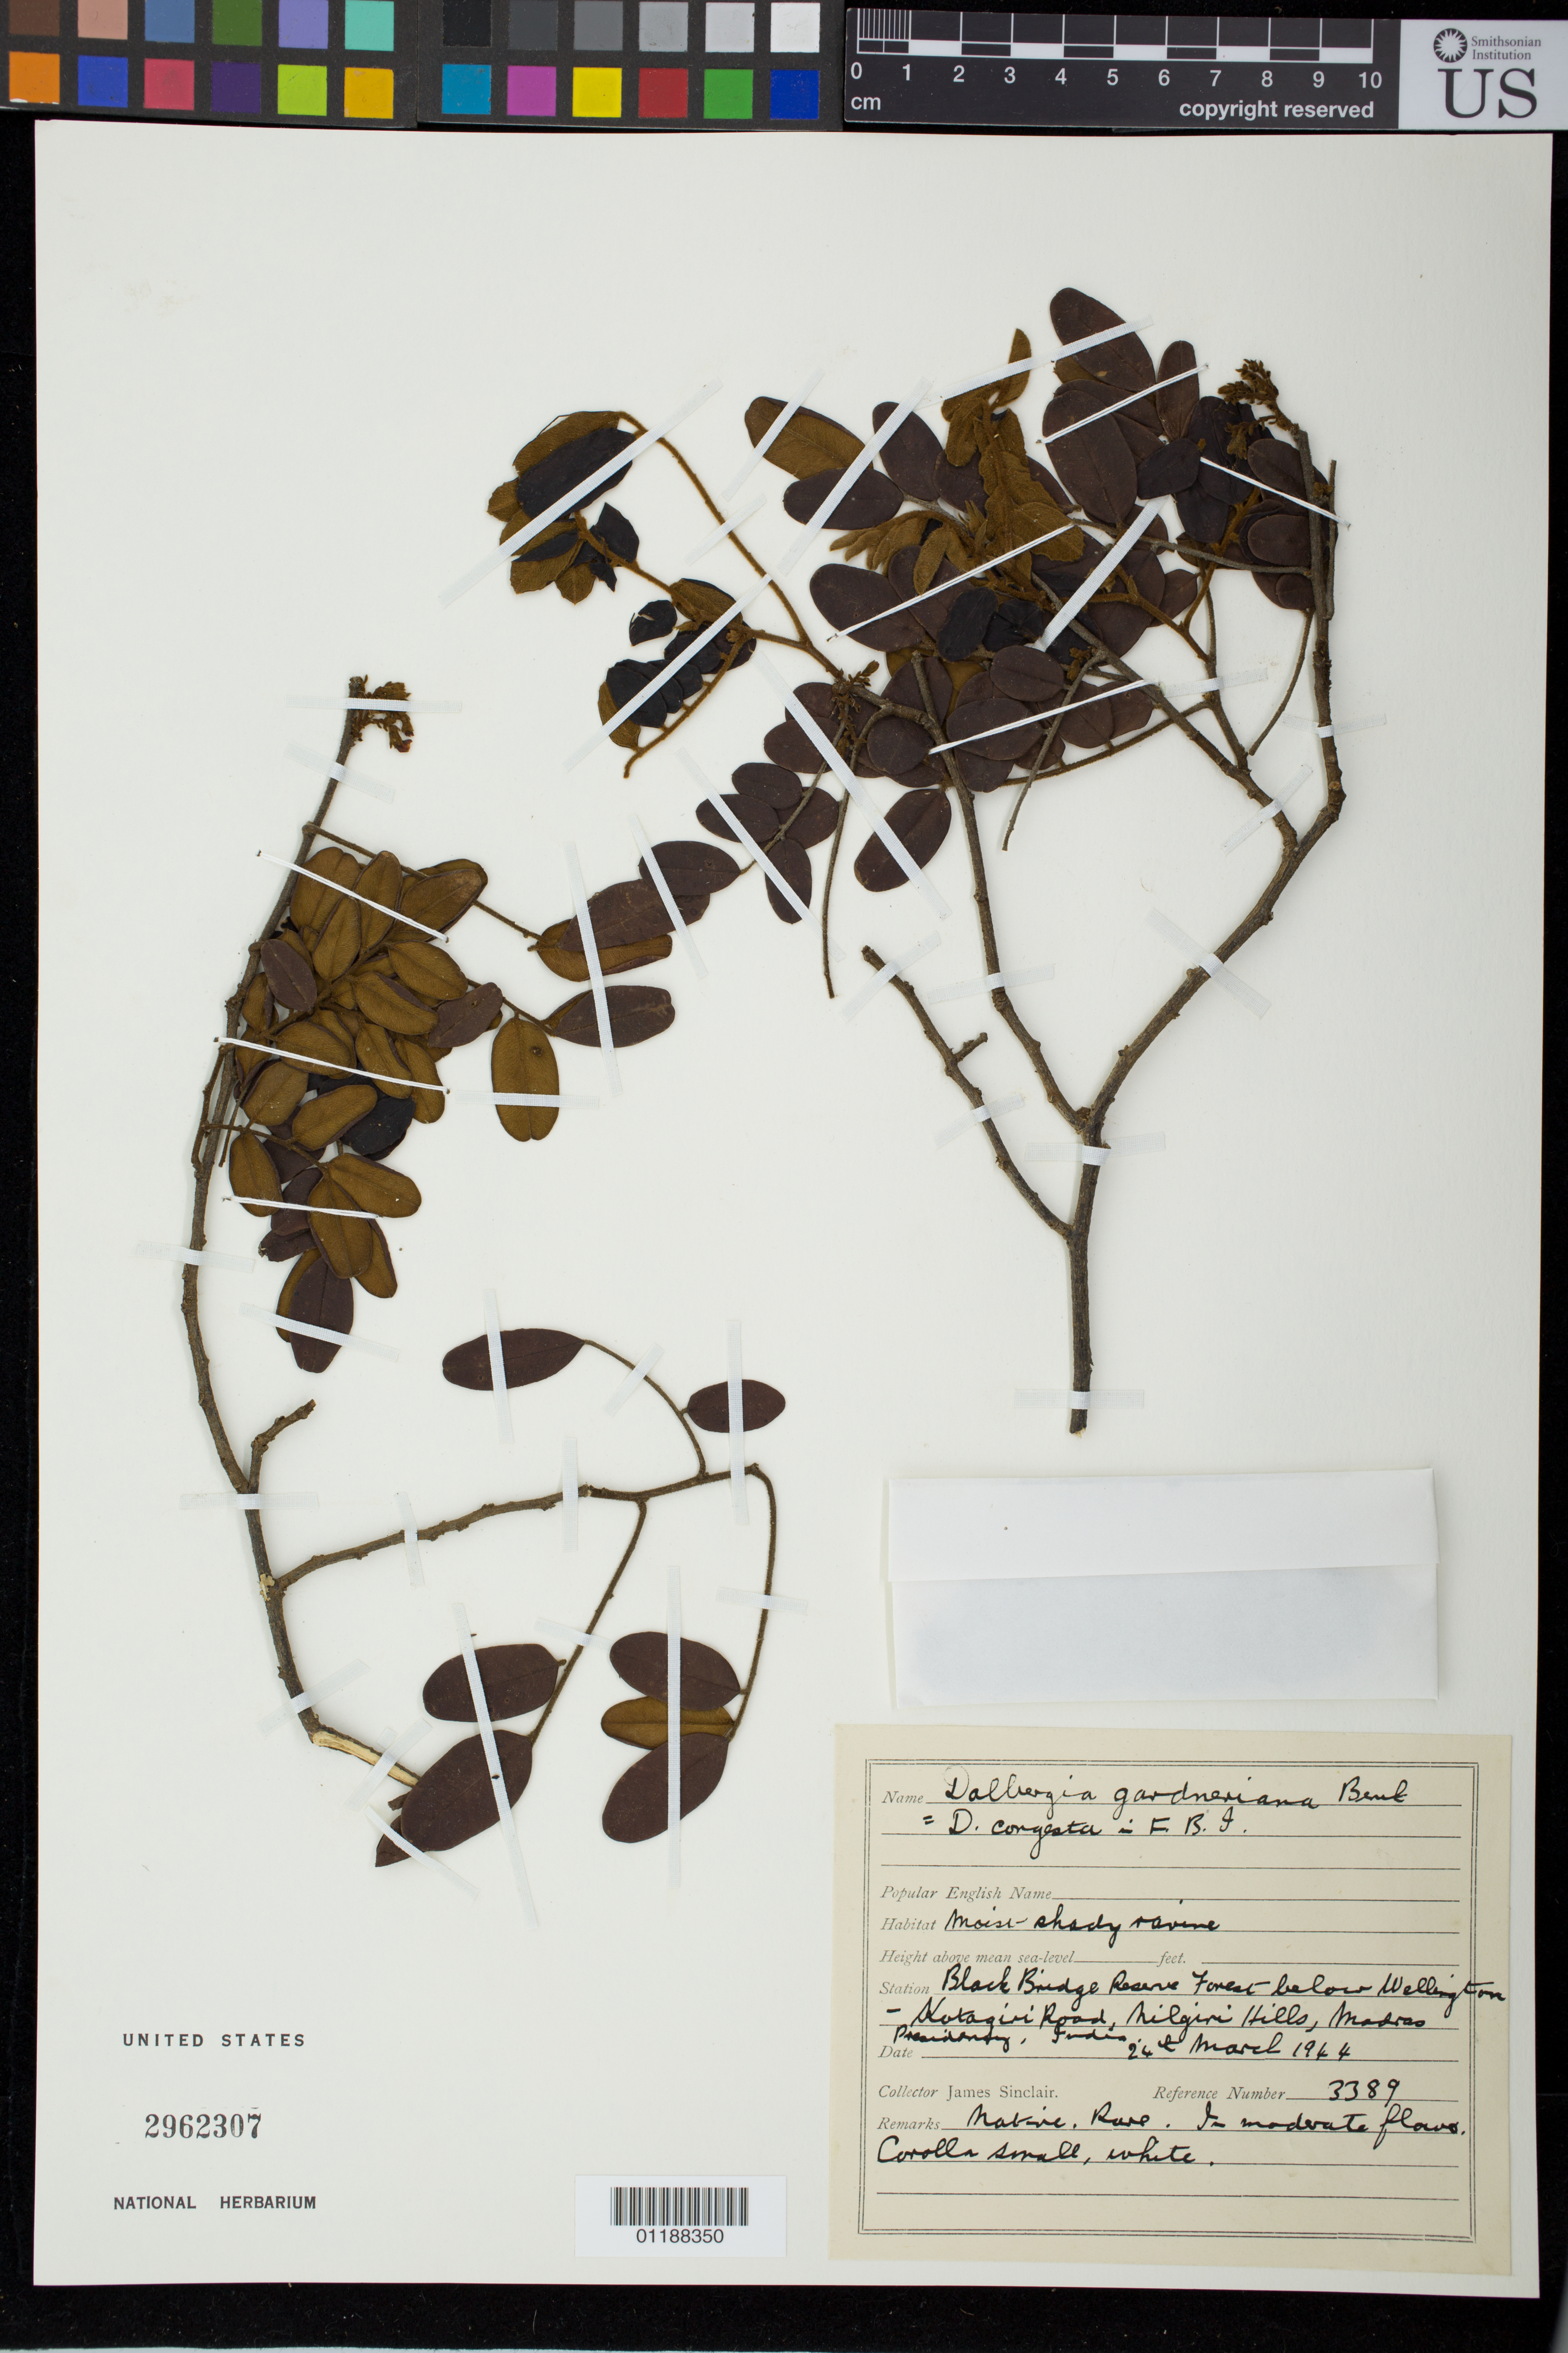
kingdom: Plantae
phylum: Tracheophyta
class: Magnoliopsida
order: Fabales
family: Fabaceae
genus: Dalbergia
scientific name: Dalbergia gardneriana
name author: Benth.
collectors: J. Sinclair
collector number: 3389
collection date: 1944-03-24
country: India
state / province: Tamil Nadu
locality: Black Bridge Reserve Forest below Wellington - Kotagiri Road, Nilgiri Hills, Madras. Moist shady ravine.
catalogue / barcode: US 2962307